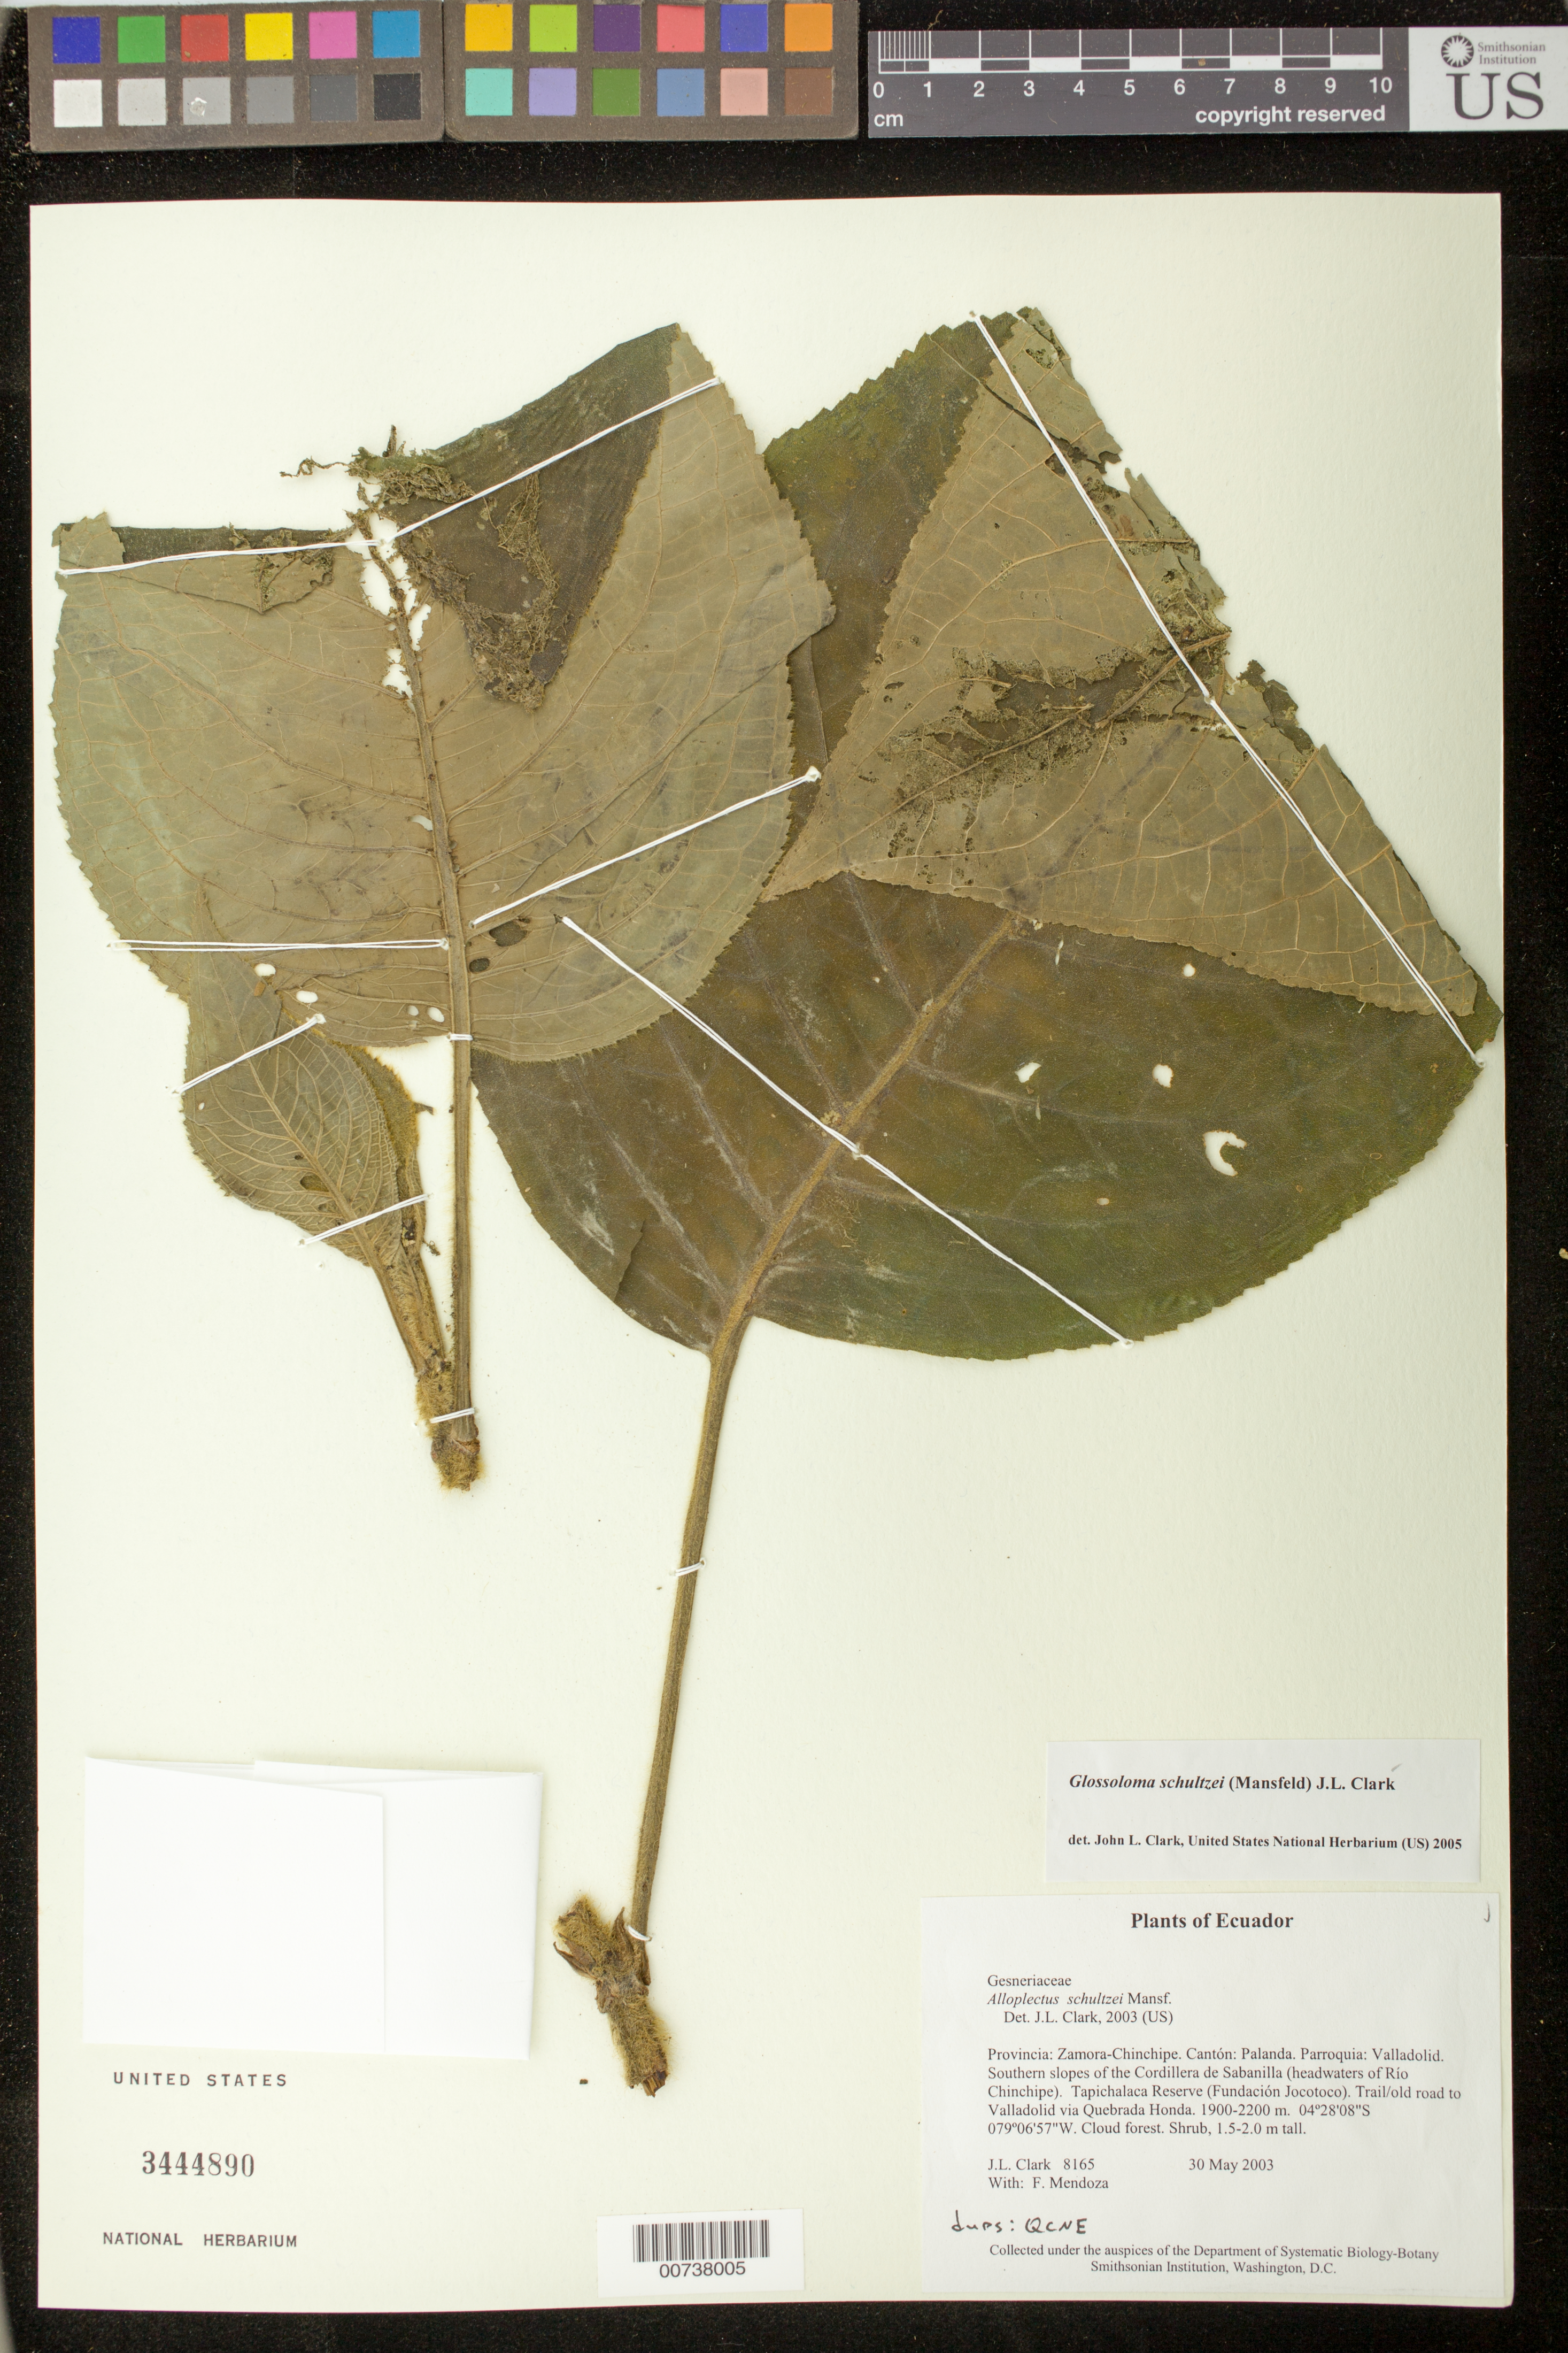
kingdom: Plantae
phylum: Tracheophyta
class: Magnoliopsida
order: Lamiales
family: Gesneriaceae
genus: Glossoloma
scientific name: Glossoloma schultzei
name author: (Mansf.) J.L. Clark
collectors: J. L. Clark & F. Mendoza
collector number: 8165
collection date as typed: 30 May 2003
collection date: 2003-05-30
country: Ecuador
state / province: Zamora-Chinchipe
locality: Palanda. Parroquia: Valladolid. Southern slopes of the Cordillera de Sabanilla (headwaters of Río Chinchipe). Tapichalaca Reserve (Fundación Jocotoco). Trail/old road to Valladolid via Quebrada Honda.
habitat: Cloud forest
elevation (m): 1900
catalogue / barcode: US 3444890